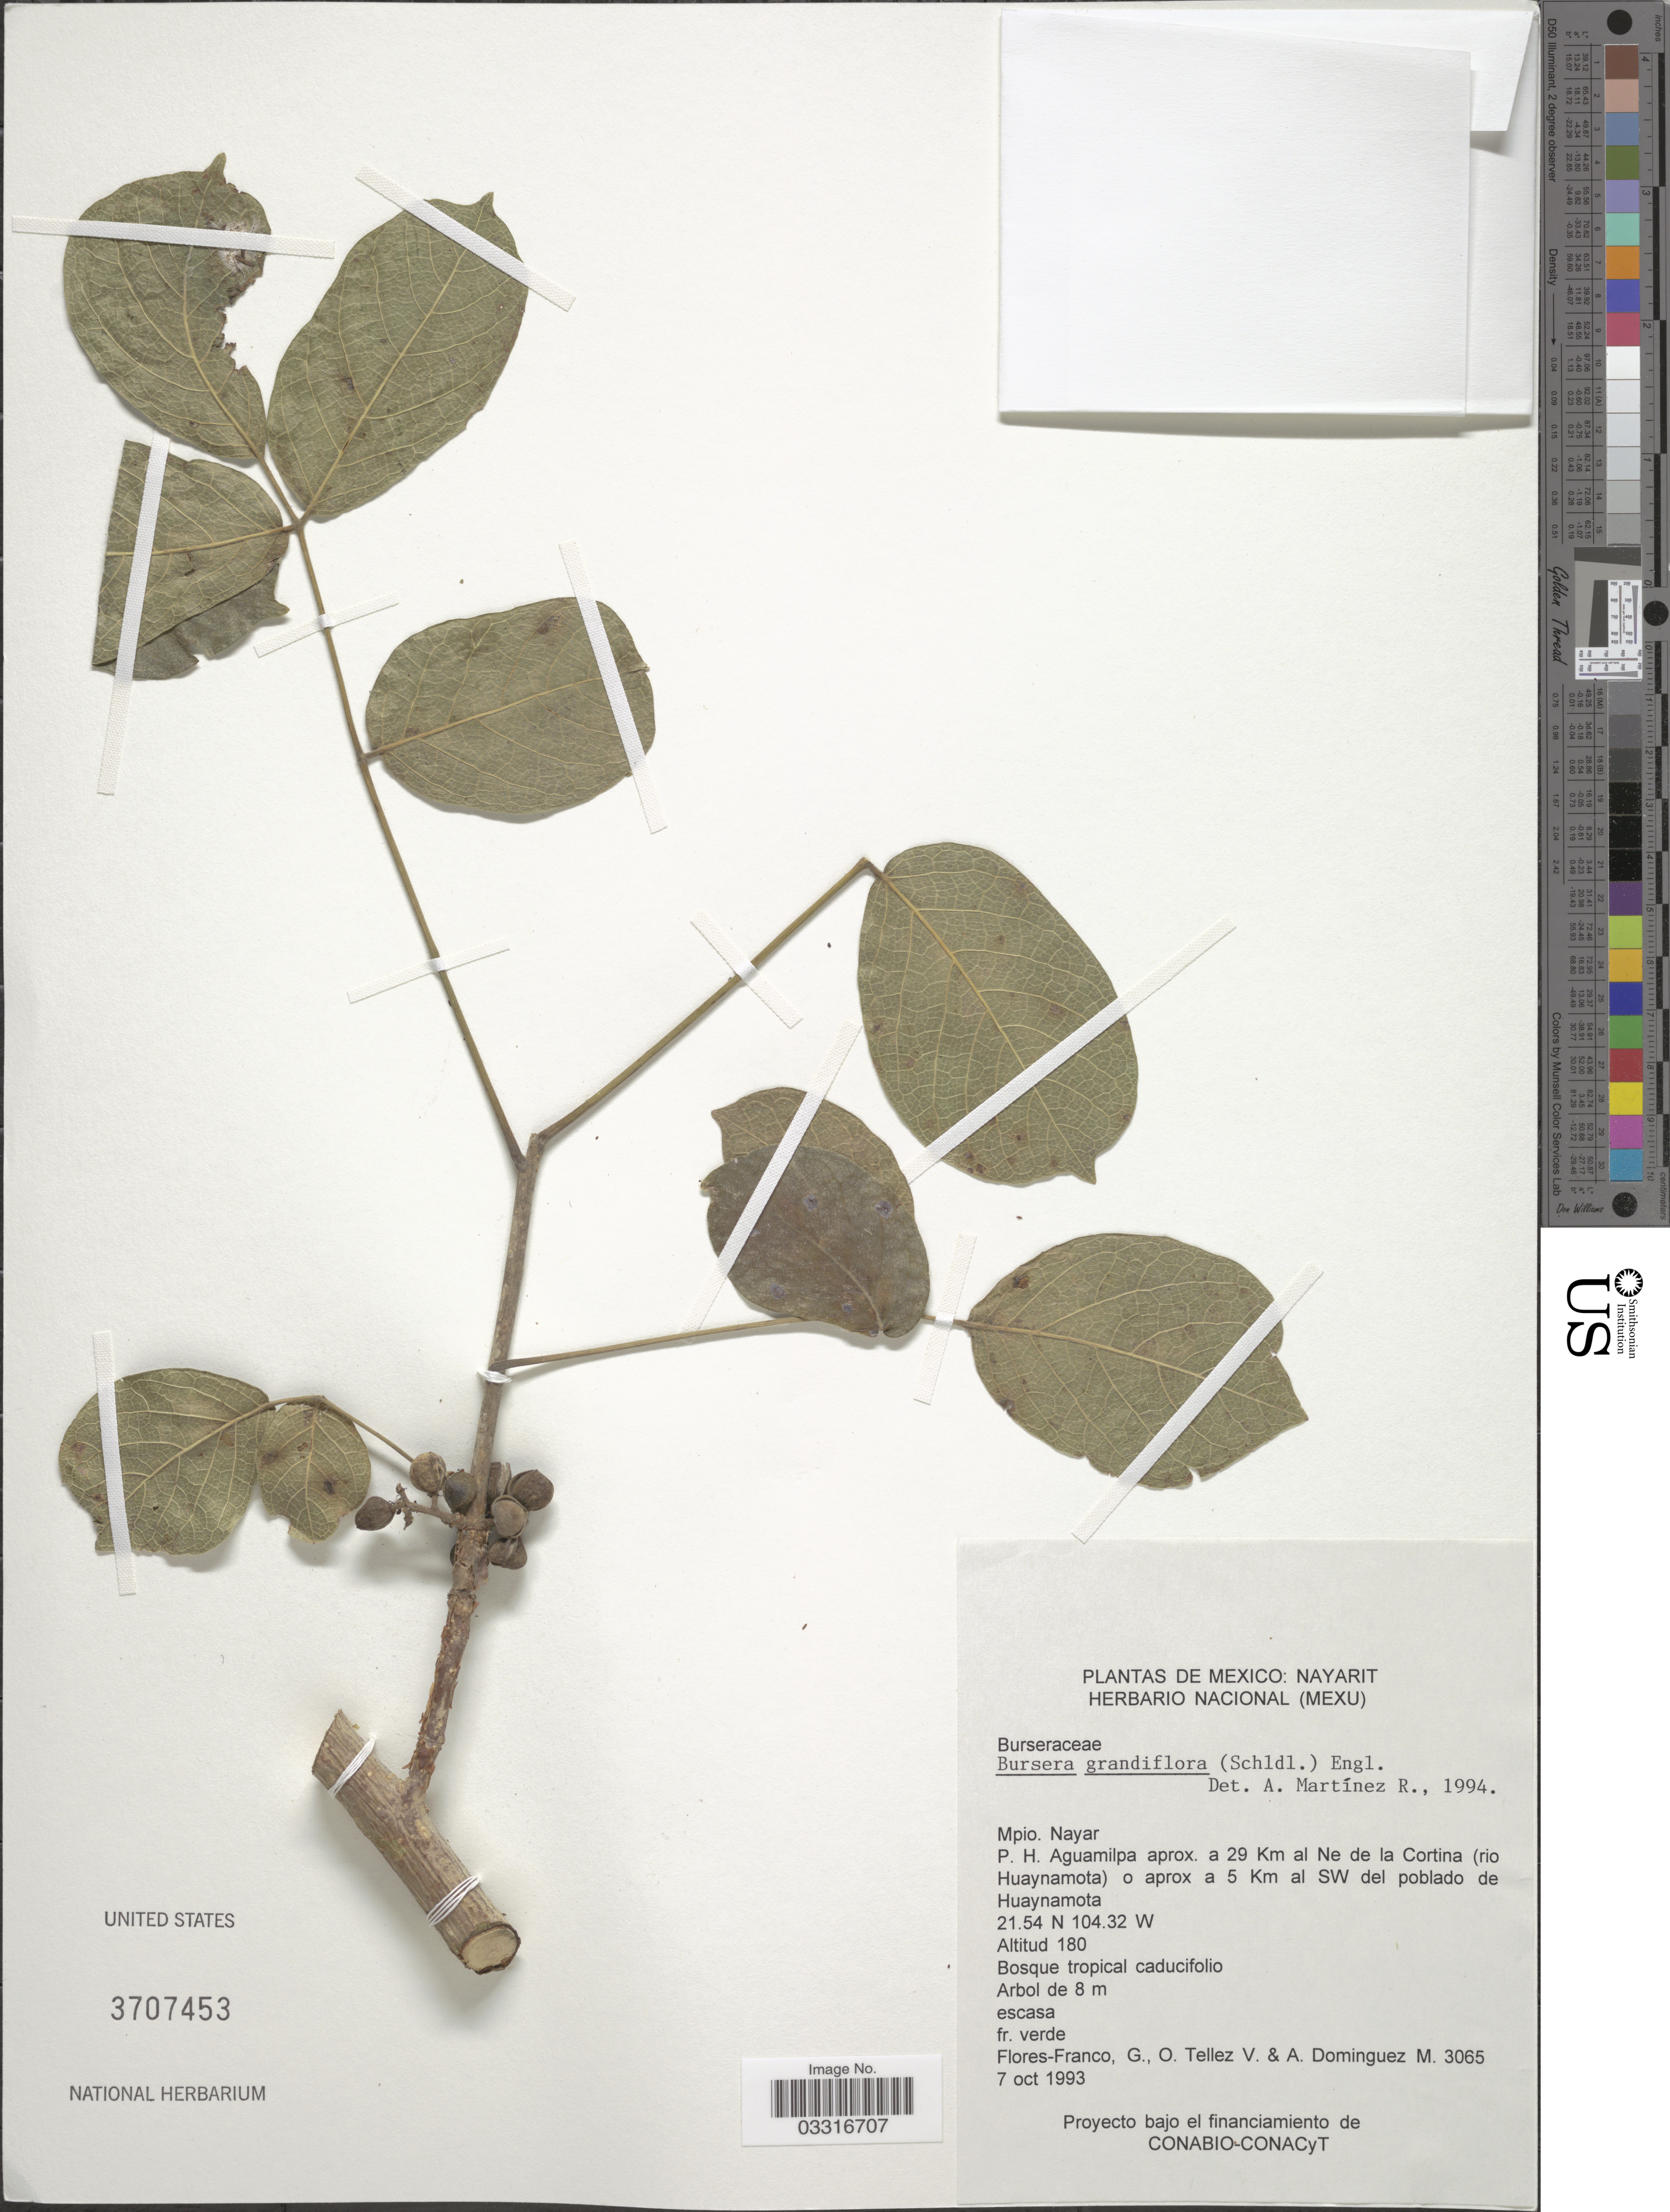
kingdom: Plantae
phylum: Tracheophyta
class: Magnoliopsida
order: Sapindales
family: Burseraceae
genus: Bursera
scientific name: Bursera grandifolia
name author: (Schltdl.) Engl.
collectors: G. Flores F., O. Téllez V. & A. Dominguez M.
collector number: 3065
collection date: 1993-10-07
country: Mexico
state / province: Nayarit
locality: Mpio. Nayar, P.H. Aguamilpa aprox. 29 Km al Ne de la Cortina (rio Huaynamota) o aprox a 5 Km al SW del poblado de Huaynamota.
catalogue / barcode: US 3707453